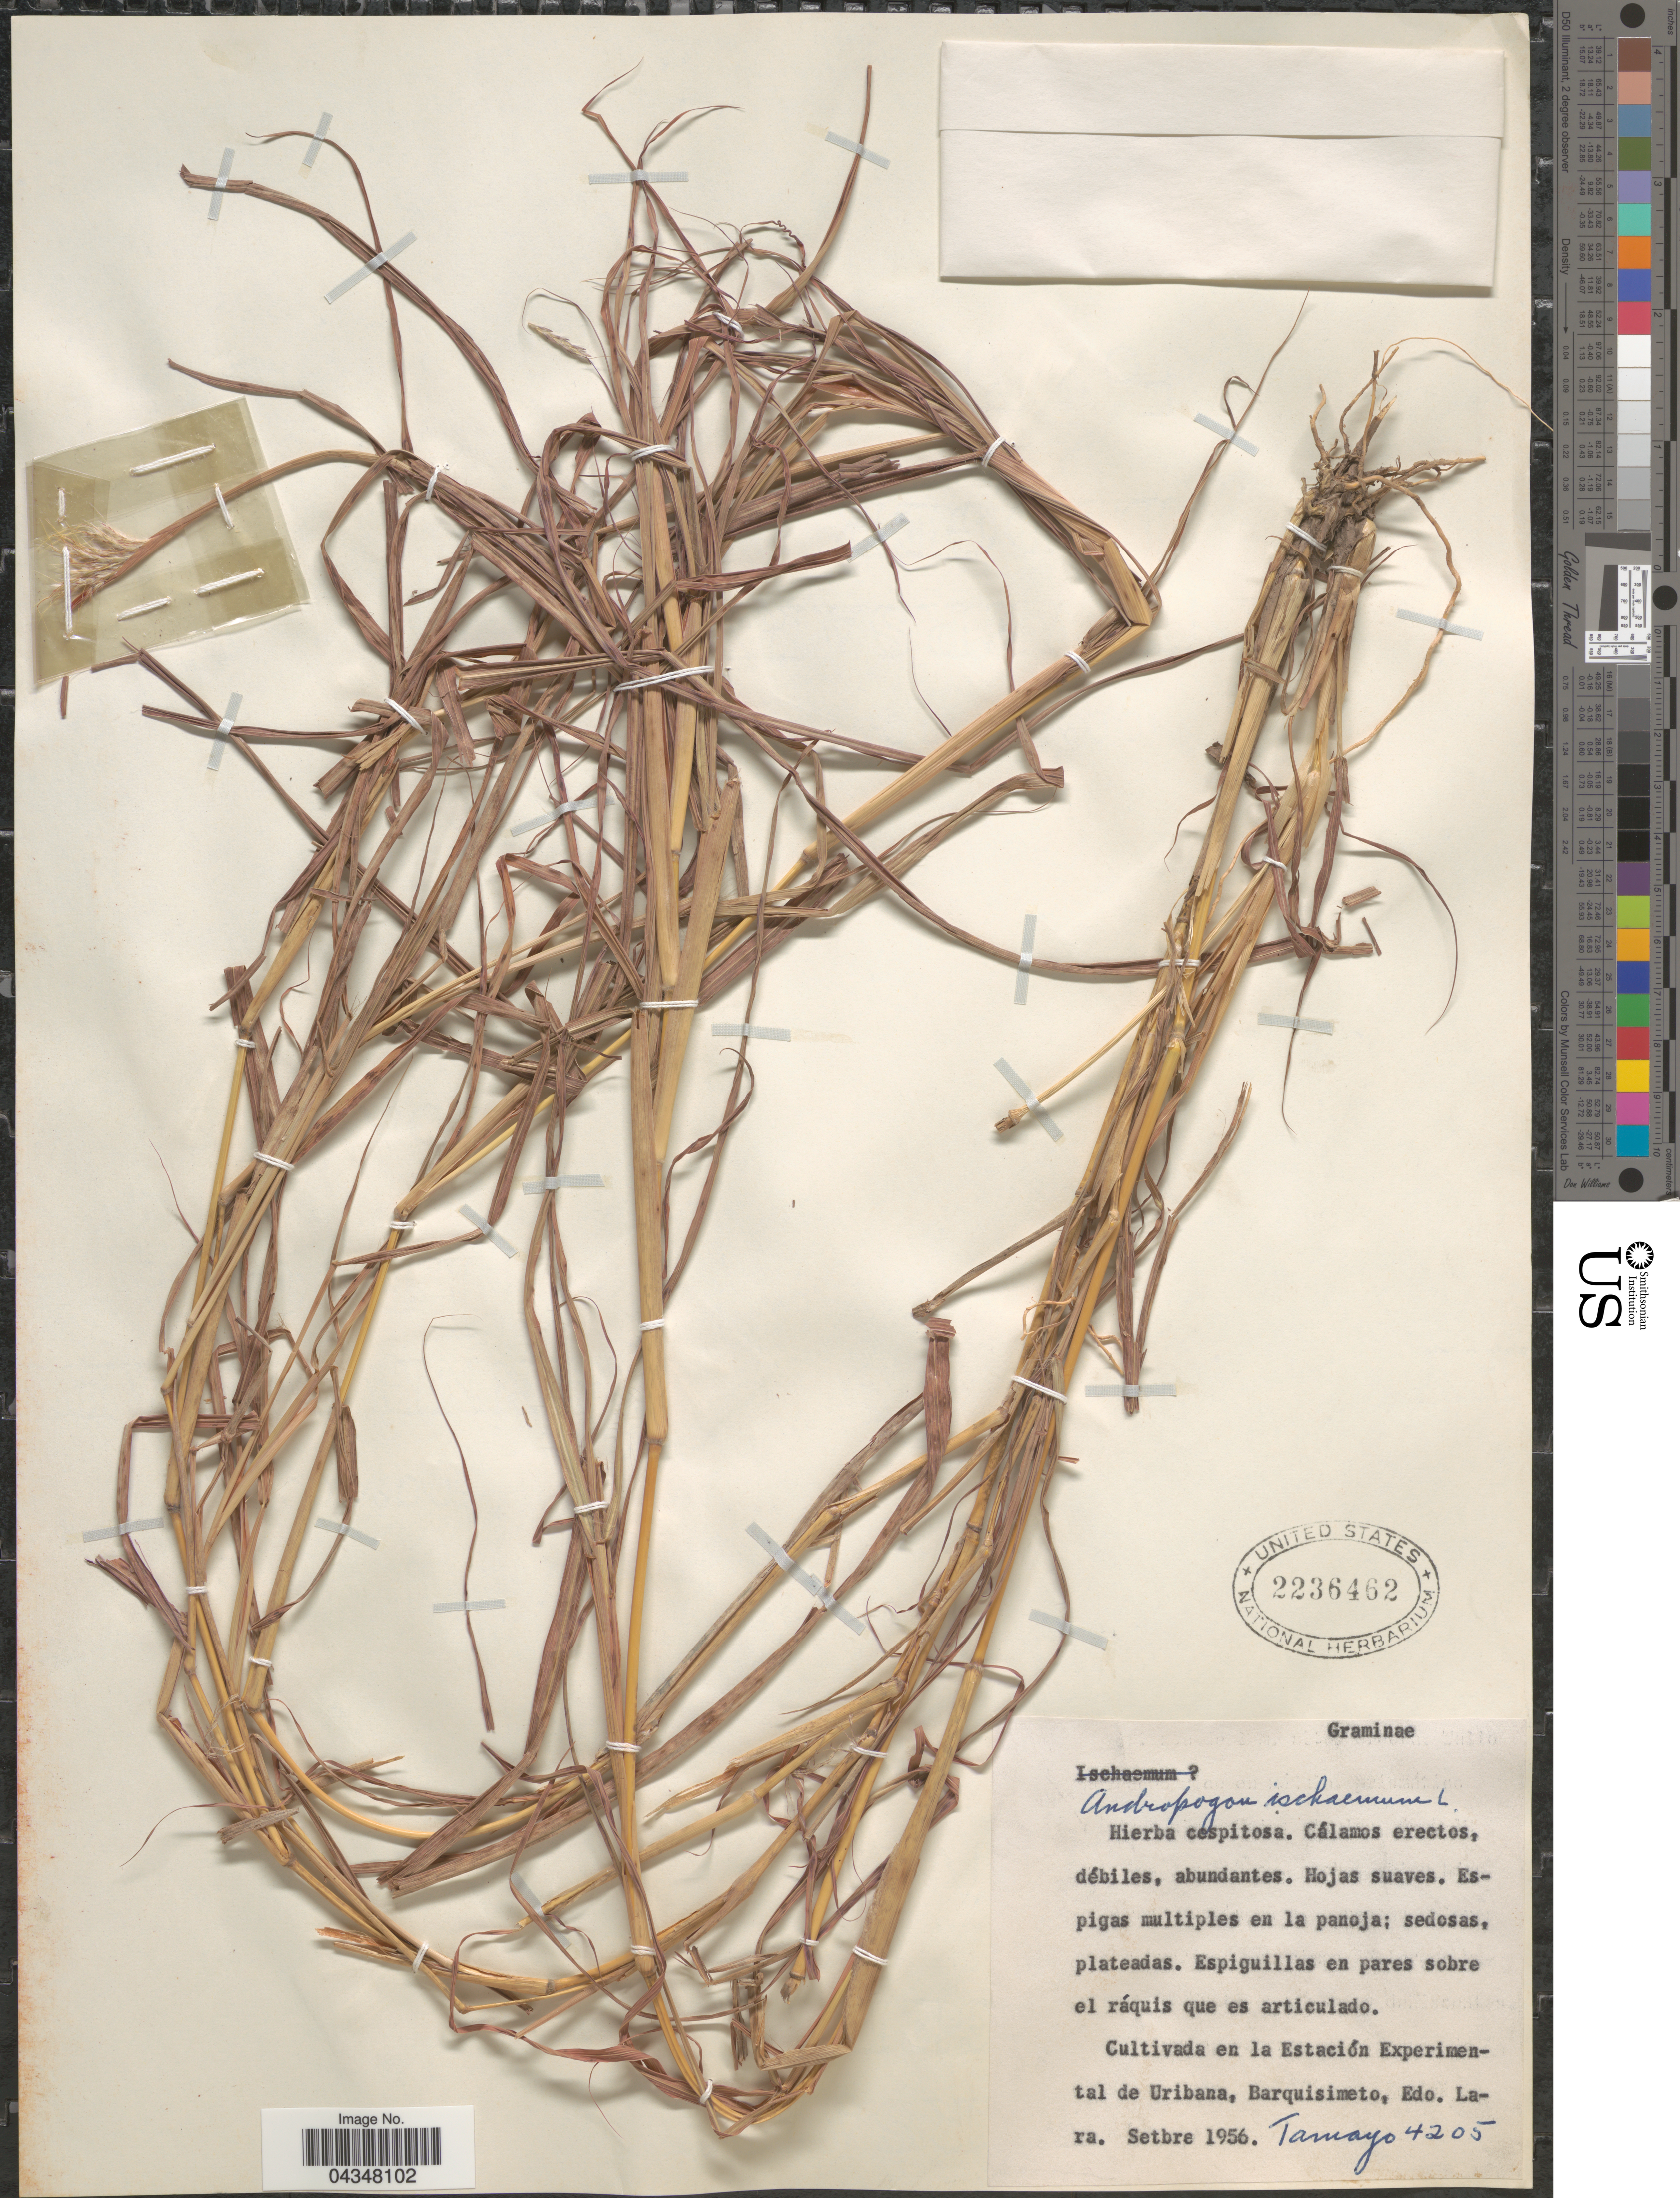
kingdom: Plantae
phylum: Tracheophyta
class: Liliopsida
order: Poales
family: Poaceae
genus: Bothriochloa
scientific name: Bothriochloa ischaemum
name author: (L.) Keng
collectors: -. Tamayo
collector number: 4205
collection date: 1956-09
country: Venezuela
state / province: Lara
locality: En la Estación Experimental de Uribana, Barquisimeto.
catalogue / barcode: US 2236462